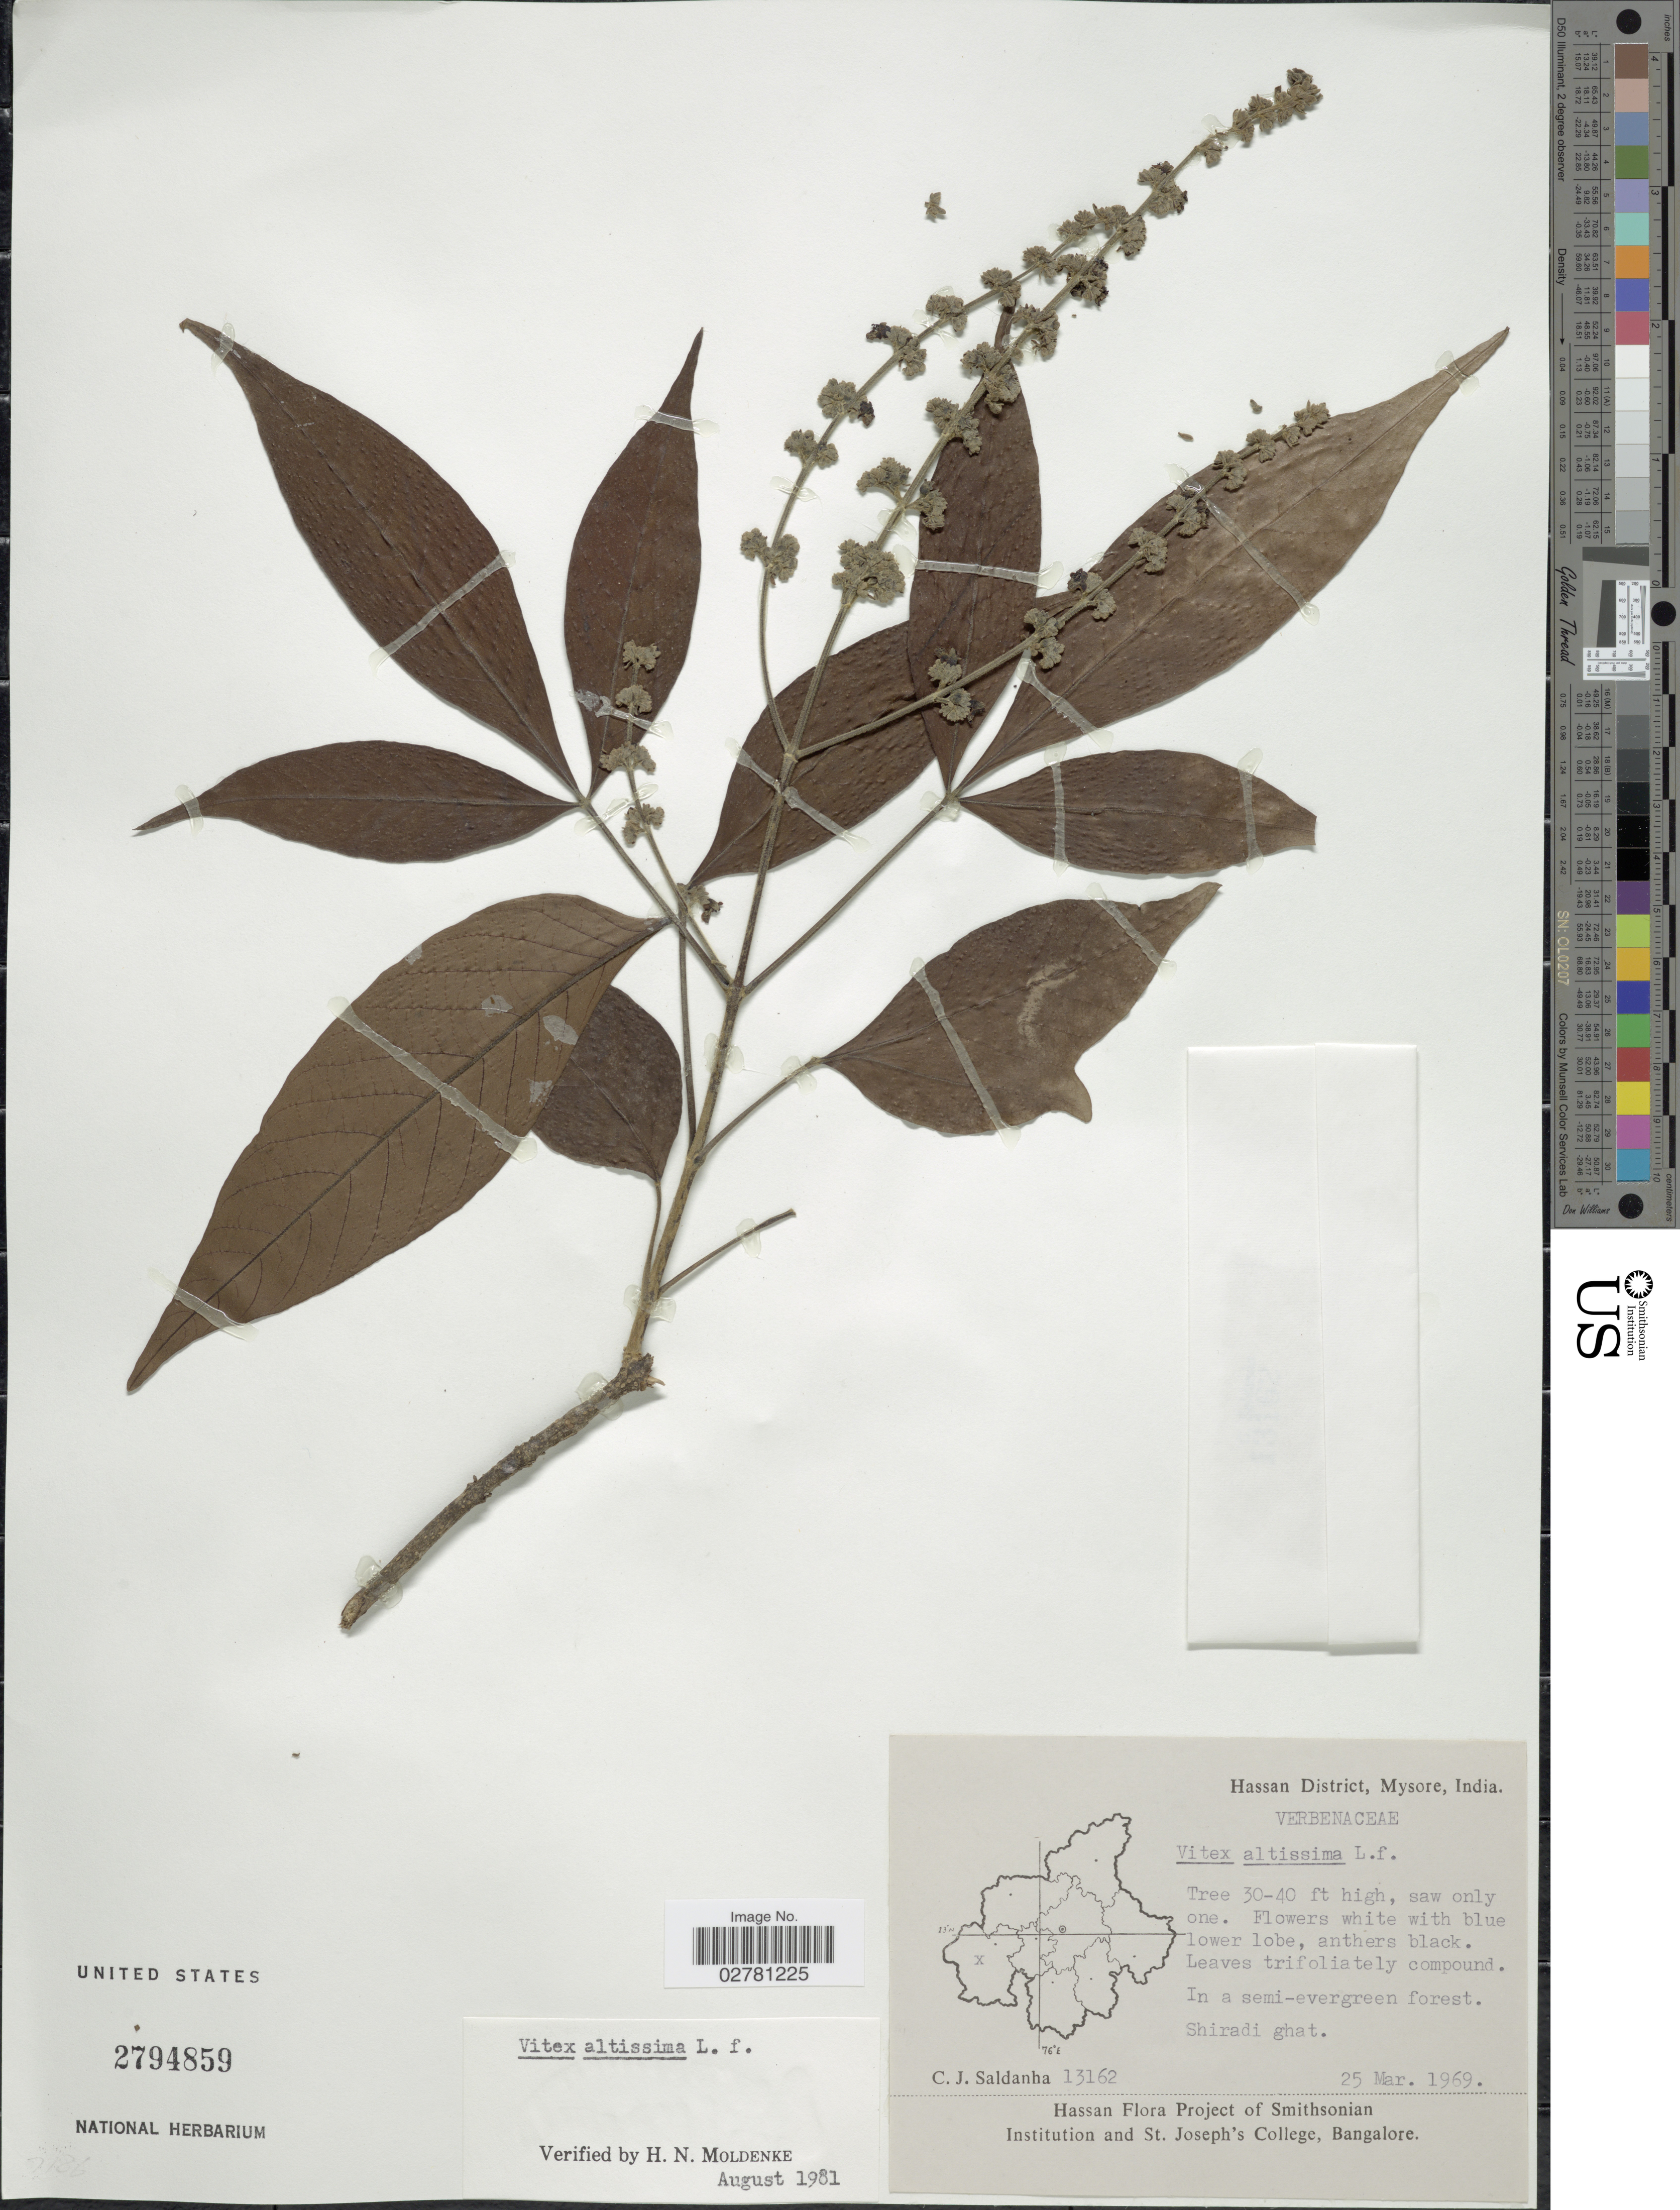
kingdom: Plantae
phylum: Tracheophyta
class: Magnoliopsida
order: Lamiales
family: Lamiaceae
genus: Vitex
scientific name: Vitex altissima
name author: L. f.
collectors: C. J. Saldanha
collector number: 13162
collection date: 1969-03-25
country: India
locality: Hassan District, Mysore. Shiradi ghat.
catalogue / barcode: US 2794859